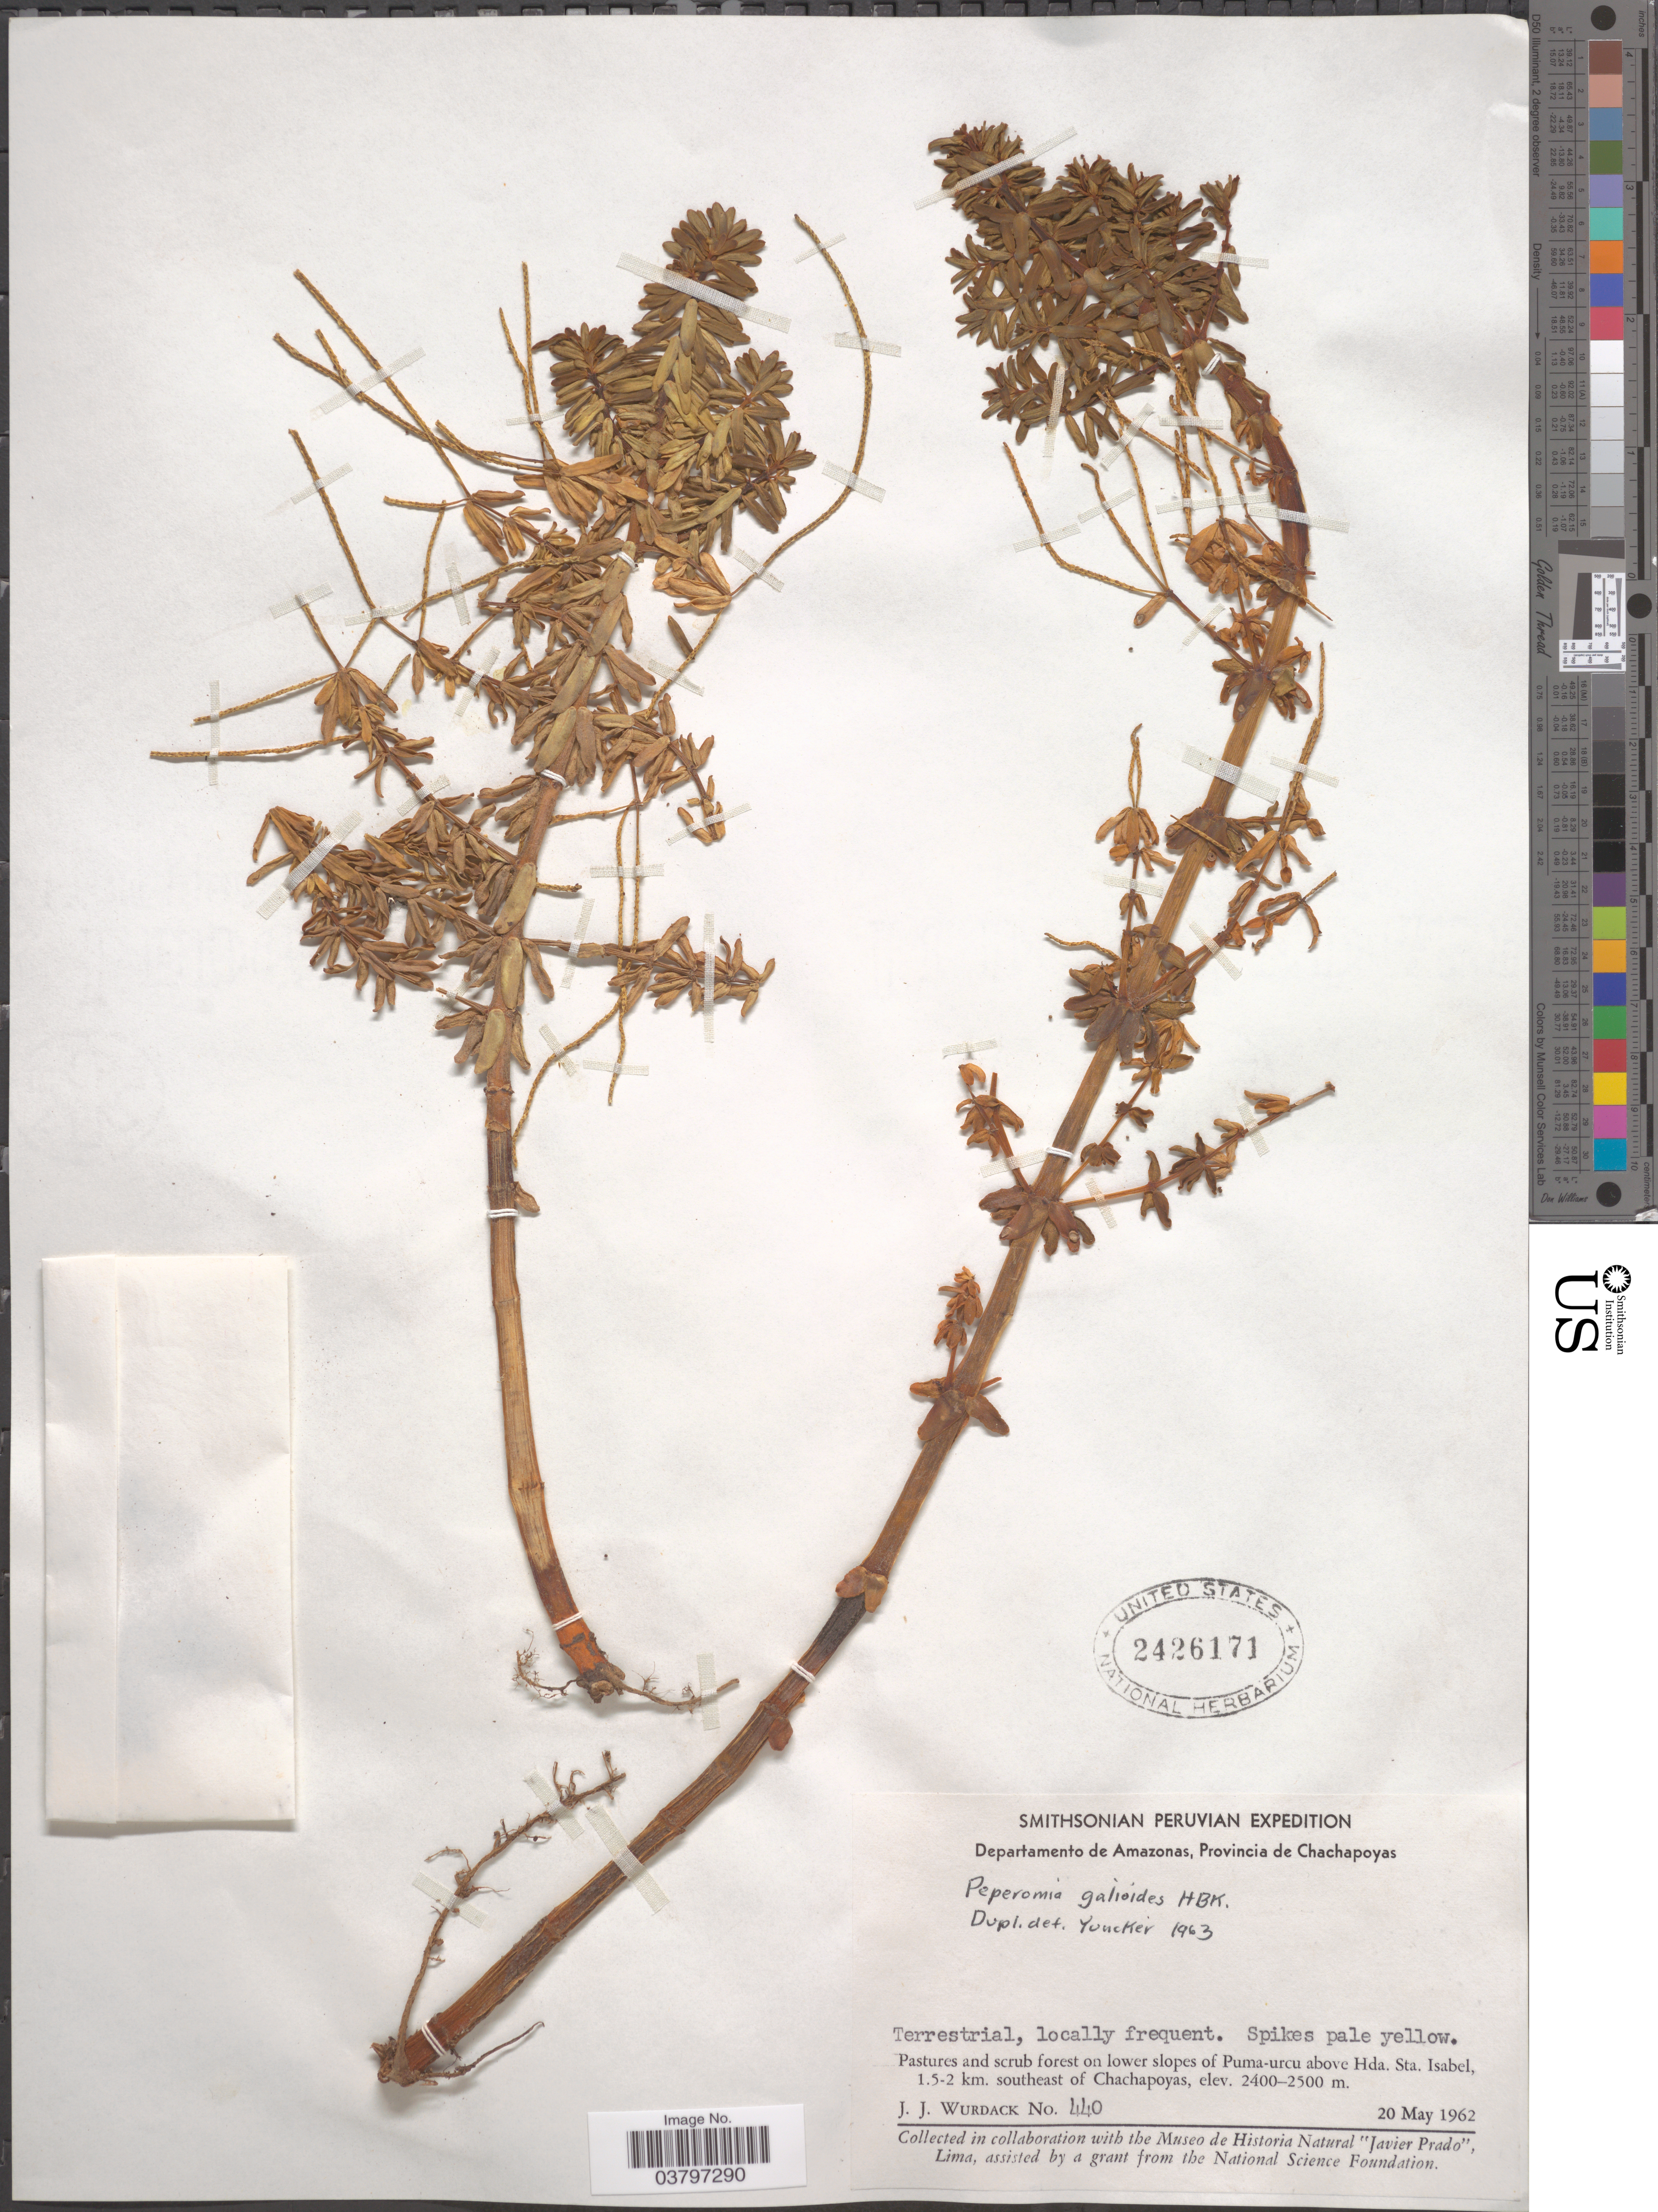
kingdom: Plantae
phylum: Tracheophyta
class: Magnoliopsida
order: Piperales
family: Piperaceae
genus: Peperomia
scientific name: Peperomia galioides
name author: Kunth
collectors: J. J. Wurdack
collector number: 440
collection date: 1962-05-20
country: Peru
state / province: Amazonas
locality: Departamento de Amazonas, Provincia de Chachapoyas. On lower slopes of Puma-urcu above Hda. Sta. Isabel, 1.5-2 km. southeast of Chachapoyas.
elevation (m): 2400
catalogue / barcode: US 2426171